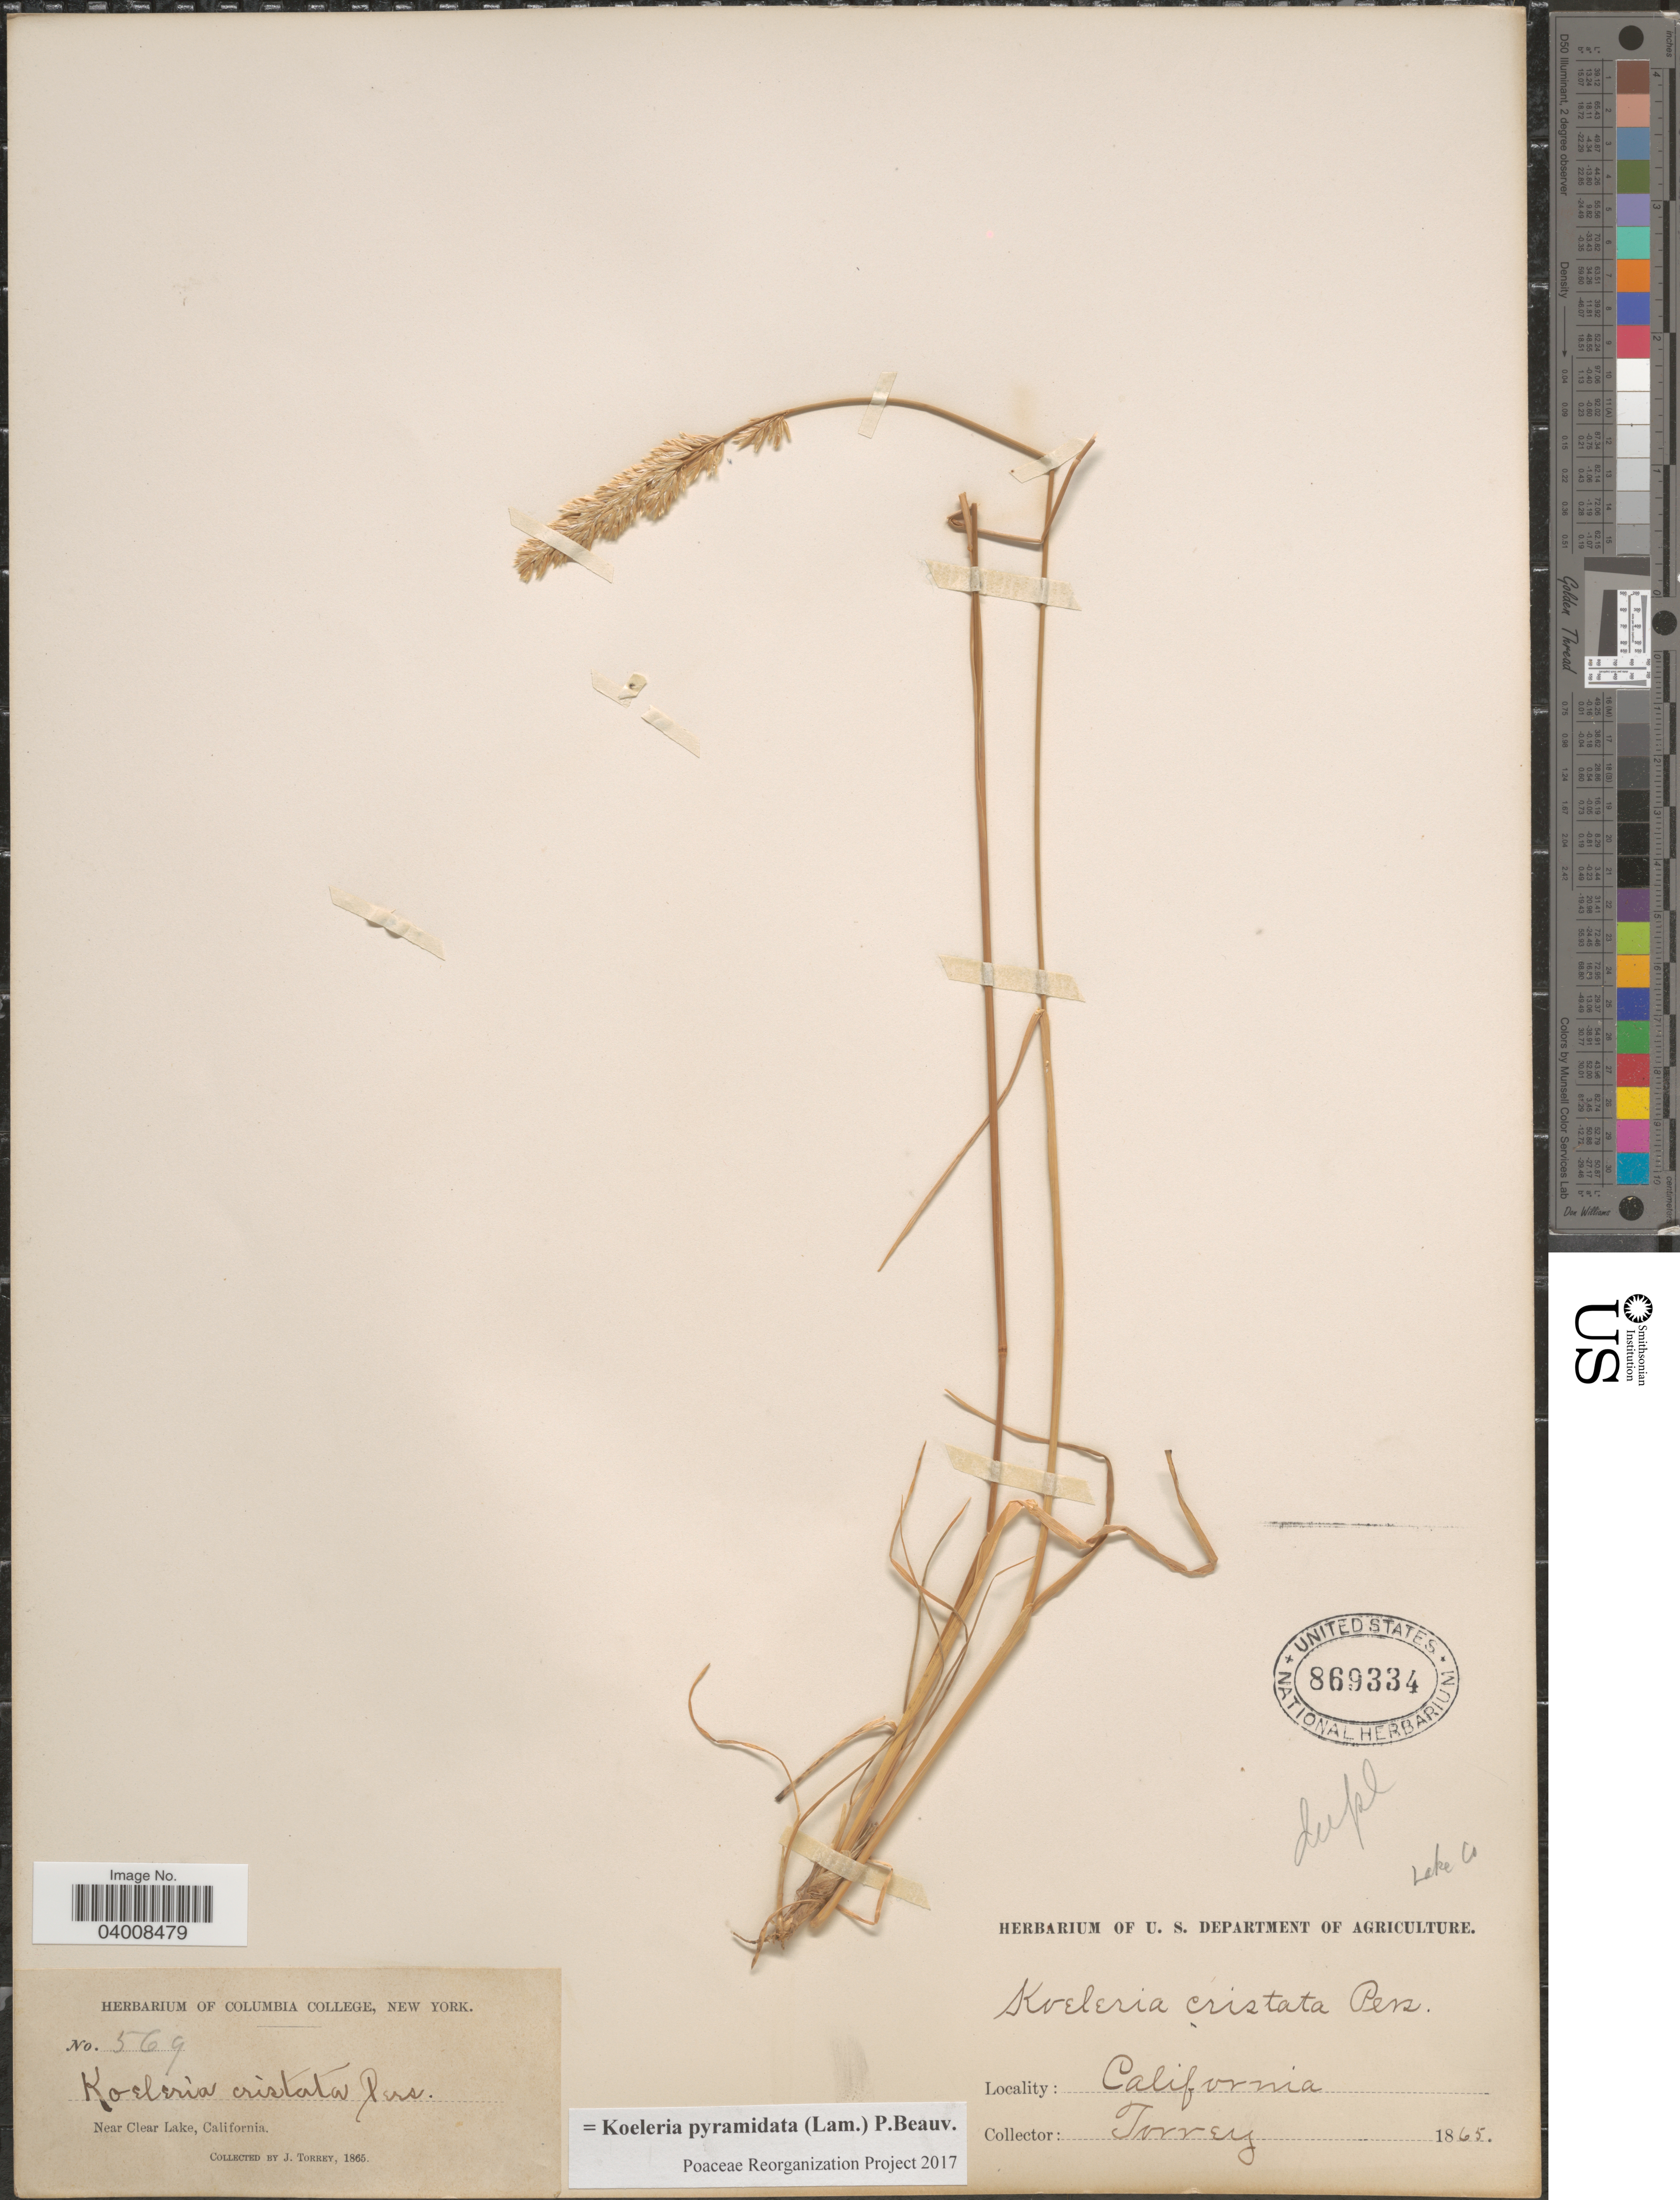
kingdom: Plantae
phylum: Tracheophyta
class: Liliopsida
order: Poales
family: Poaceae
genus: Koeleria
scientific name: Koeleria pyramidata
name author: (Lam.) P. Beauv.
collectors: J. Torrey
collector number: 569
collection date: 1865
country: United States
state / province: California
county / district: Lake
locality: Near Clear Lake. Lake Co.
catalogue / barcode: US 869334